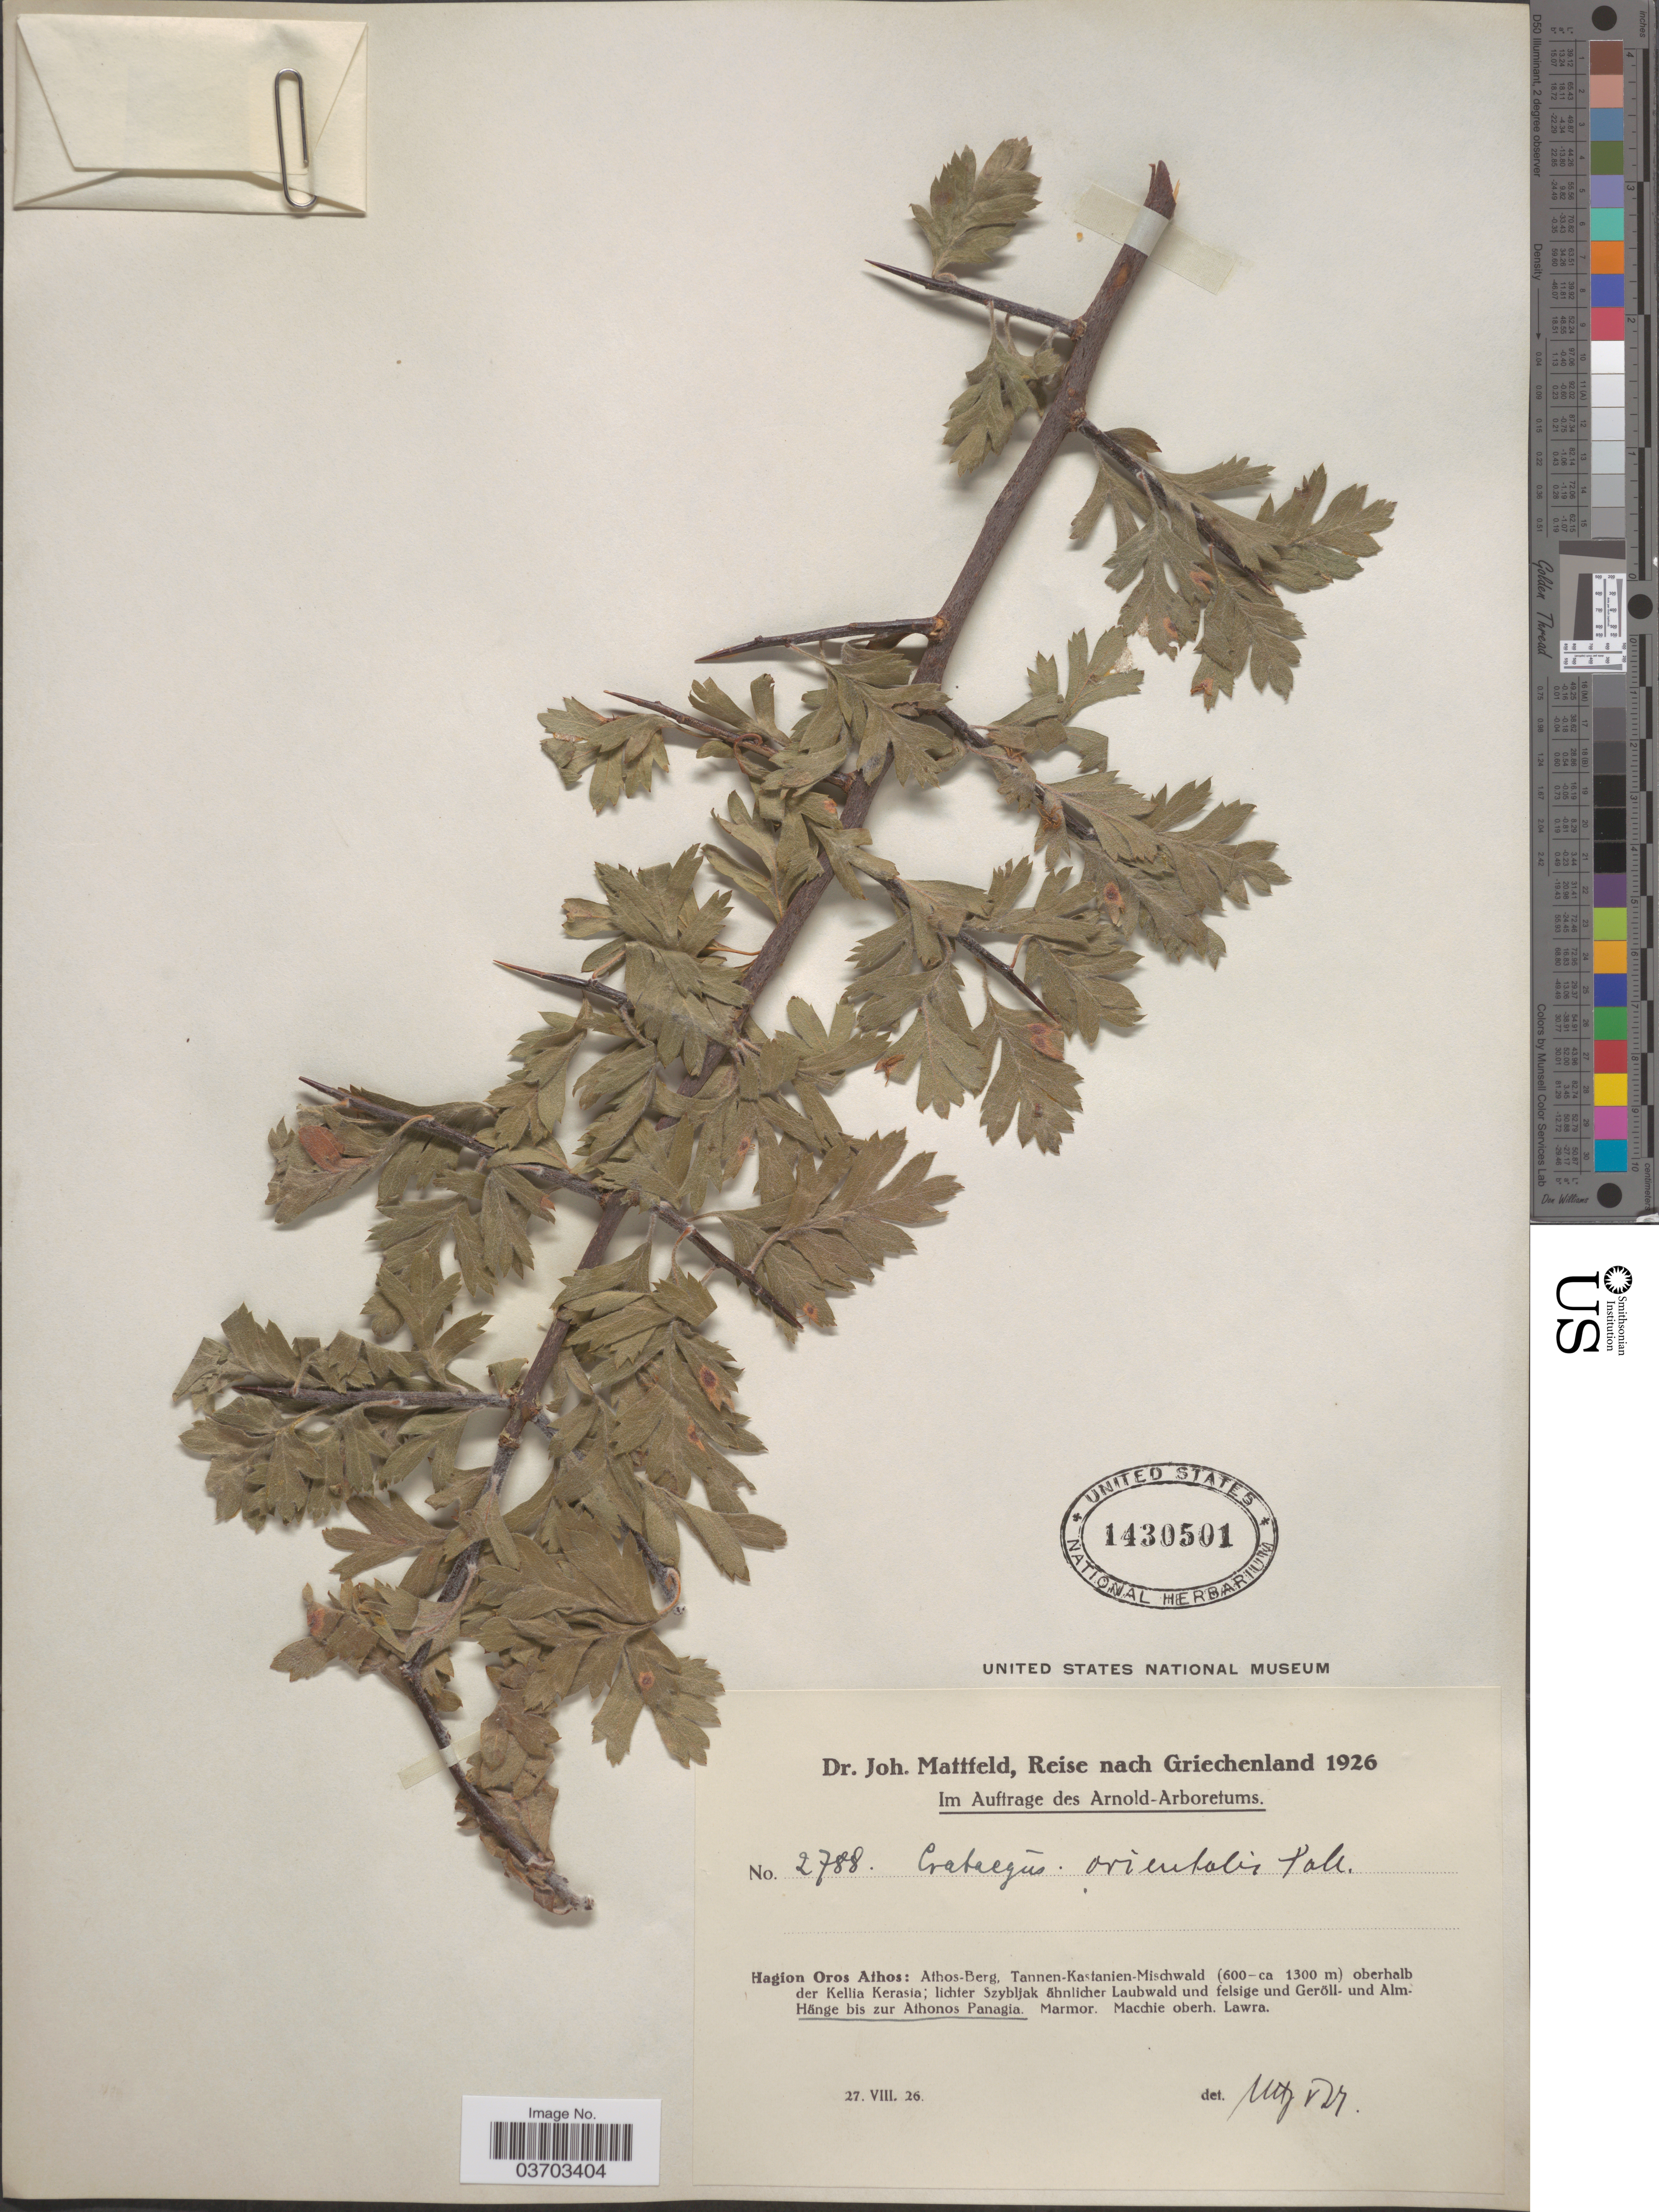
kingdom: Plantae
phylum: Tracheophyta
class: Magnoliopsida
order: Rosales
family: Rosaceae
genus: Crataegus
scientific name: Crataegus orientalis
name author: M. Bieb.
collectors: J. Mattfeld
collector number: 2788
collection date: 1926-08-27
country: Greece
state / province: Mount Athoa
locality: Griechenland. Hagion Oros Athos: Athos-Berg, Tannen-Kastanien-Mischwald oberhalb der Kellia Kerasia; lichter Szybljak ähnlicher Laubwald und felsige und Geröll- und Alm-Hänge bis zur Athonos Panagia. Marmor. Macchie oberh. Lawra.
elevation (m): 600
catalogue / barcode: US 1430501